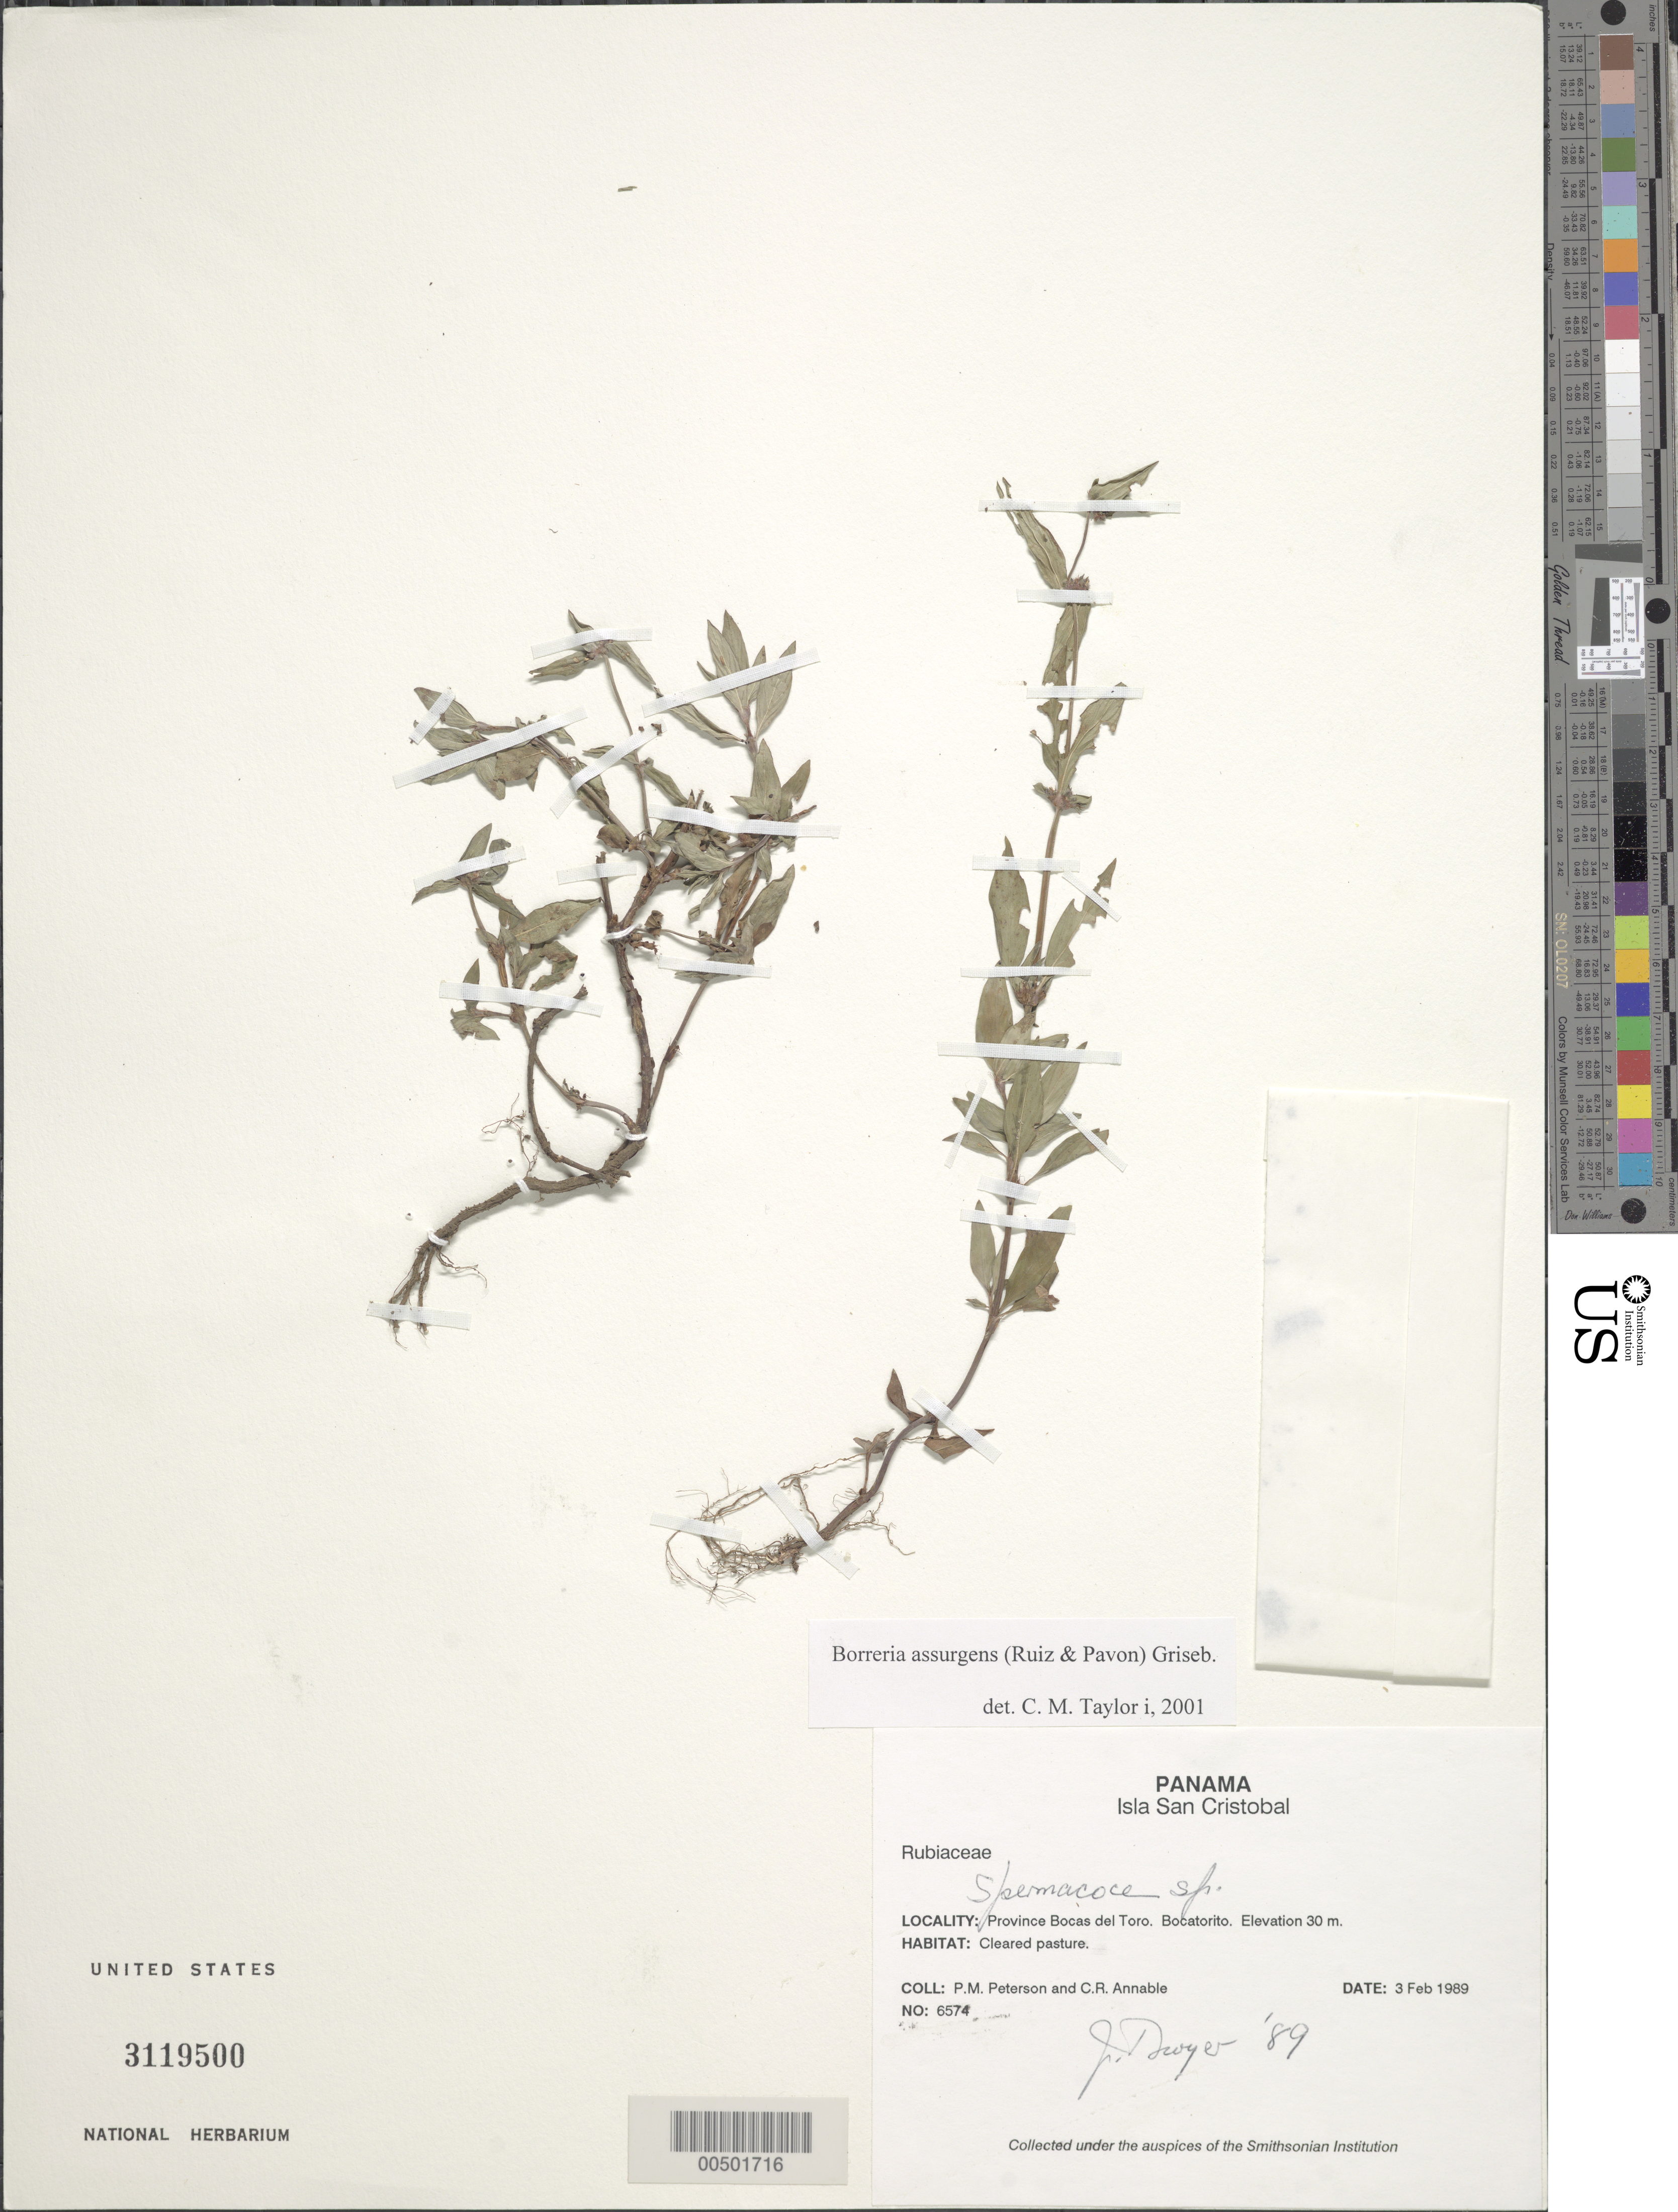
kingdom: Plantae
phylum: Tracheophyta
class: Magnoliopsida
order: Gentianales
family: Rubiaceae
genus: Spermacoce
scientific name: Spermacoce sp.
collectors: P. M. Peterson & C. R. Annable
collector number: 06574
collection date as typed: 03 Feb 1989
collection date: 1989-02-03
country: Panama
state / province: Bocas del Toro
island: San Cristóbal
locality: Isla San Cristobal, BocaTorito.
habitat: Cleared pasture.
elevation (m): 30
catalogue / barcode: US 3119500